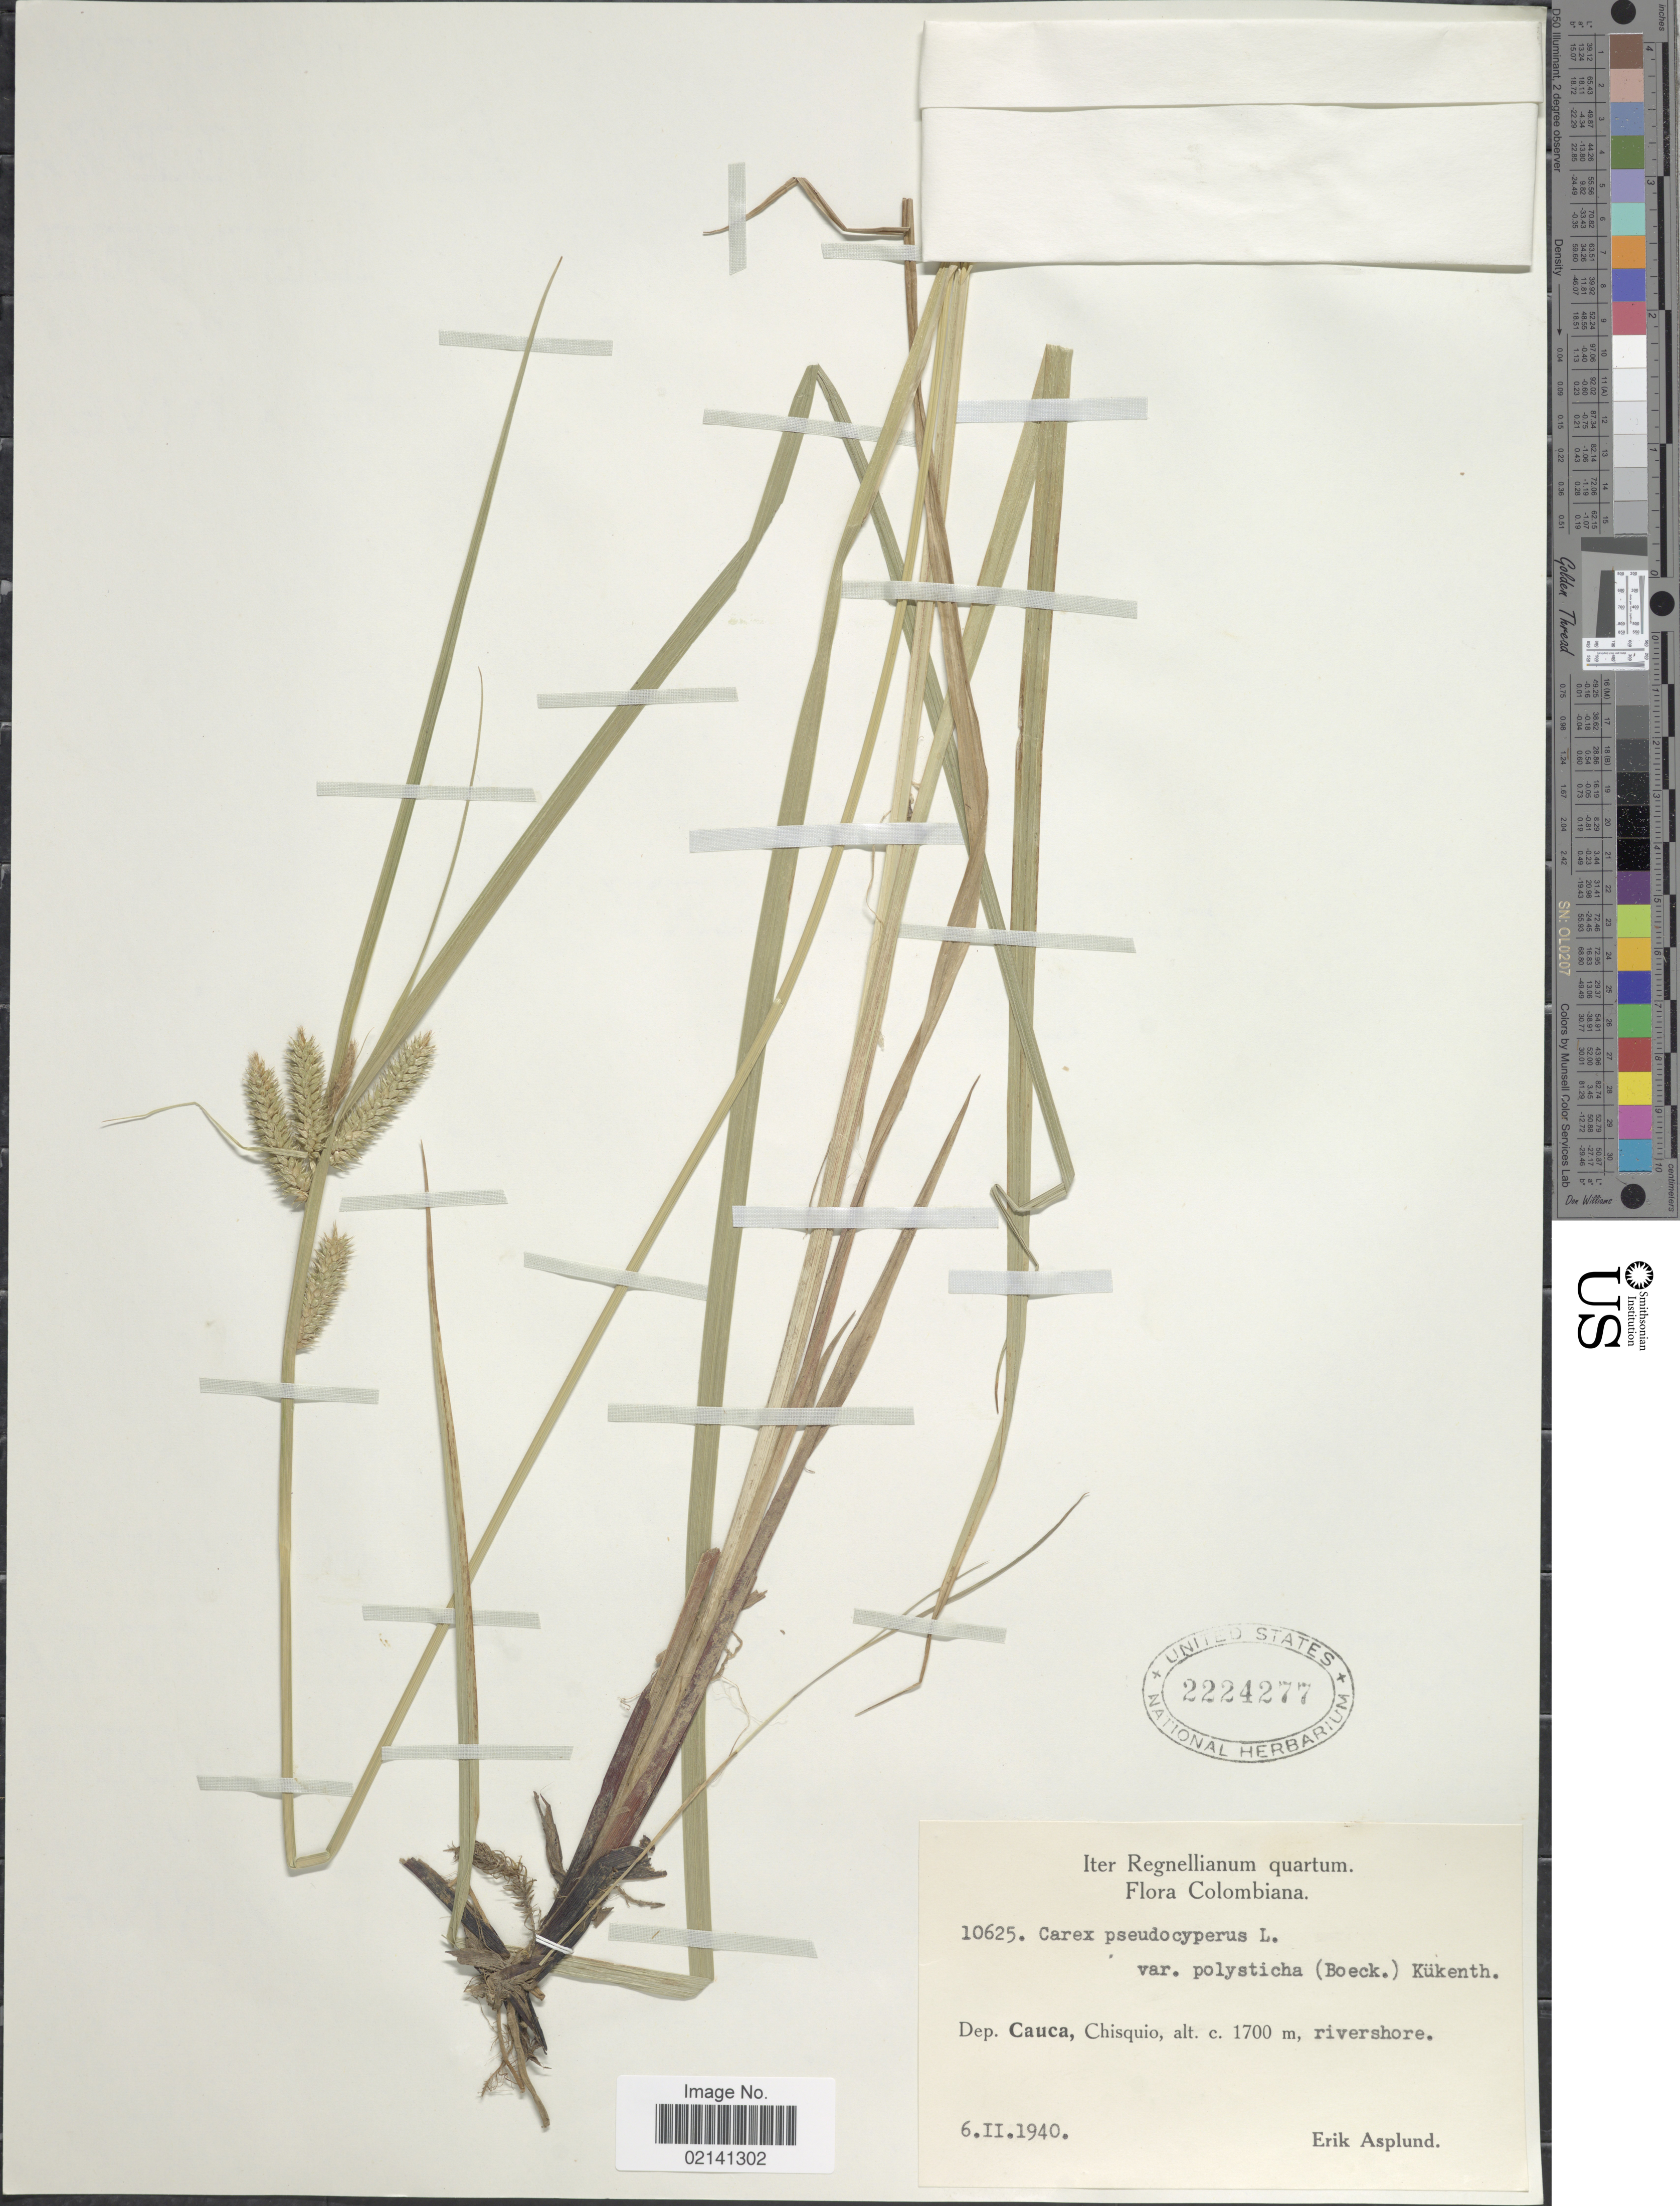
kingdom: Plantae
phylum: Tracheophyta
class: Liliopsida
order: Poales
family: Cyperaceae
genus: Carex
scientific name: Carex polysticha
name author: Boeckeler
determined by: Jimnéz-Mejias, Pedro, (UPOS), Universidad Pablo de Olavide (SPAIN)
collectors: E. Asplund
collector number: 10625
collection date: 1940-02-06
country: Colombia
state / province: Cauca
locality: Chisquio, rivershore, Iter Regnellianum quartum, Columbiana.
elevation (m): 1700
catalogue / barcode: US 2224277